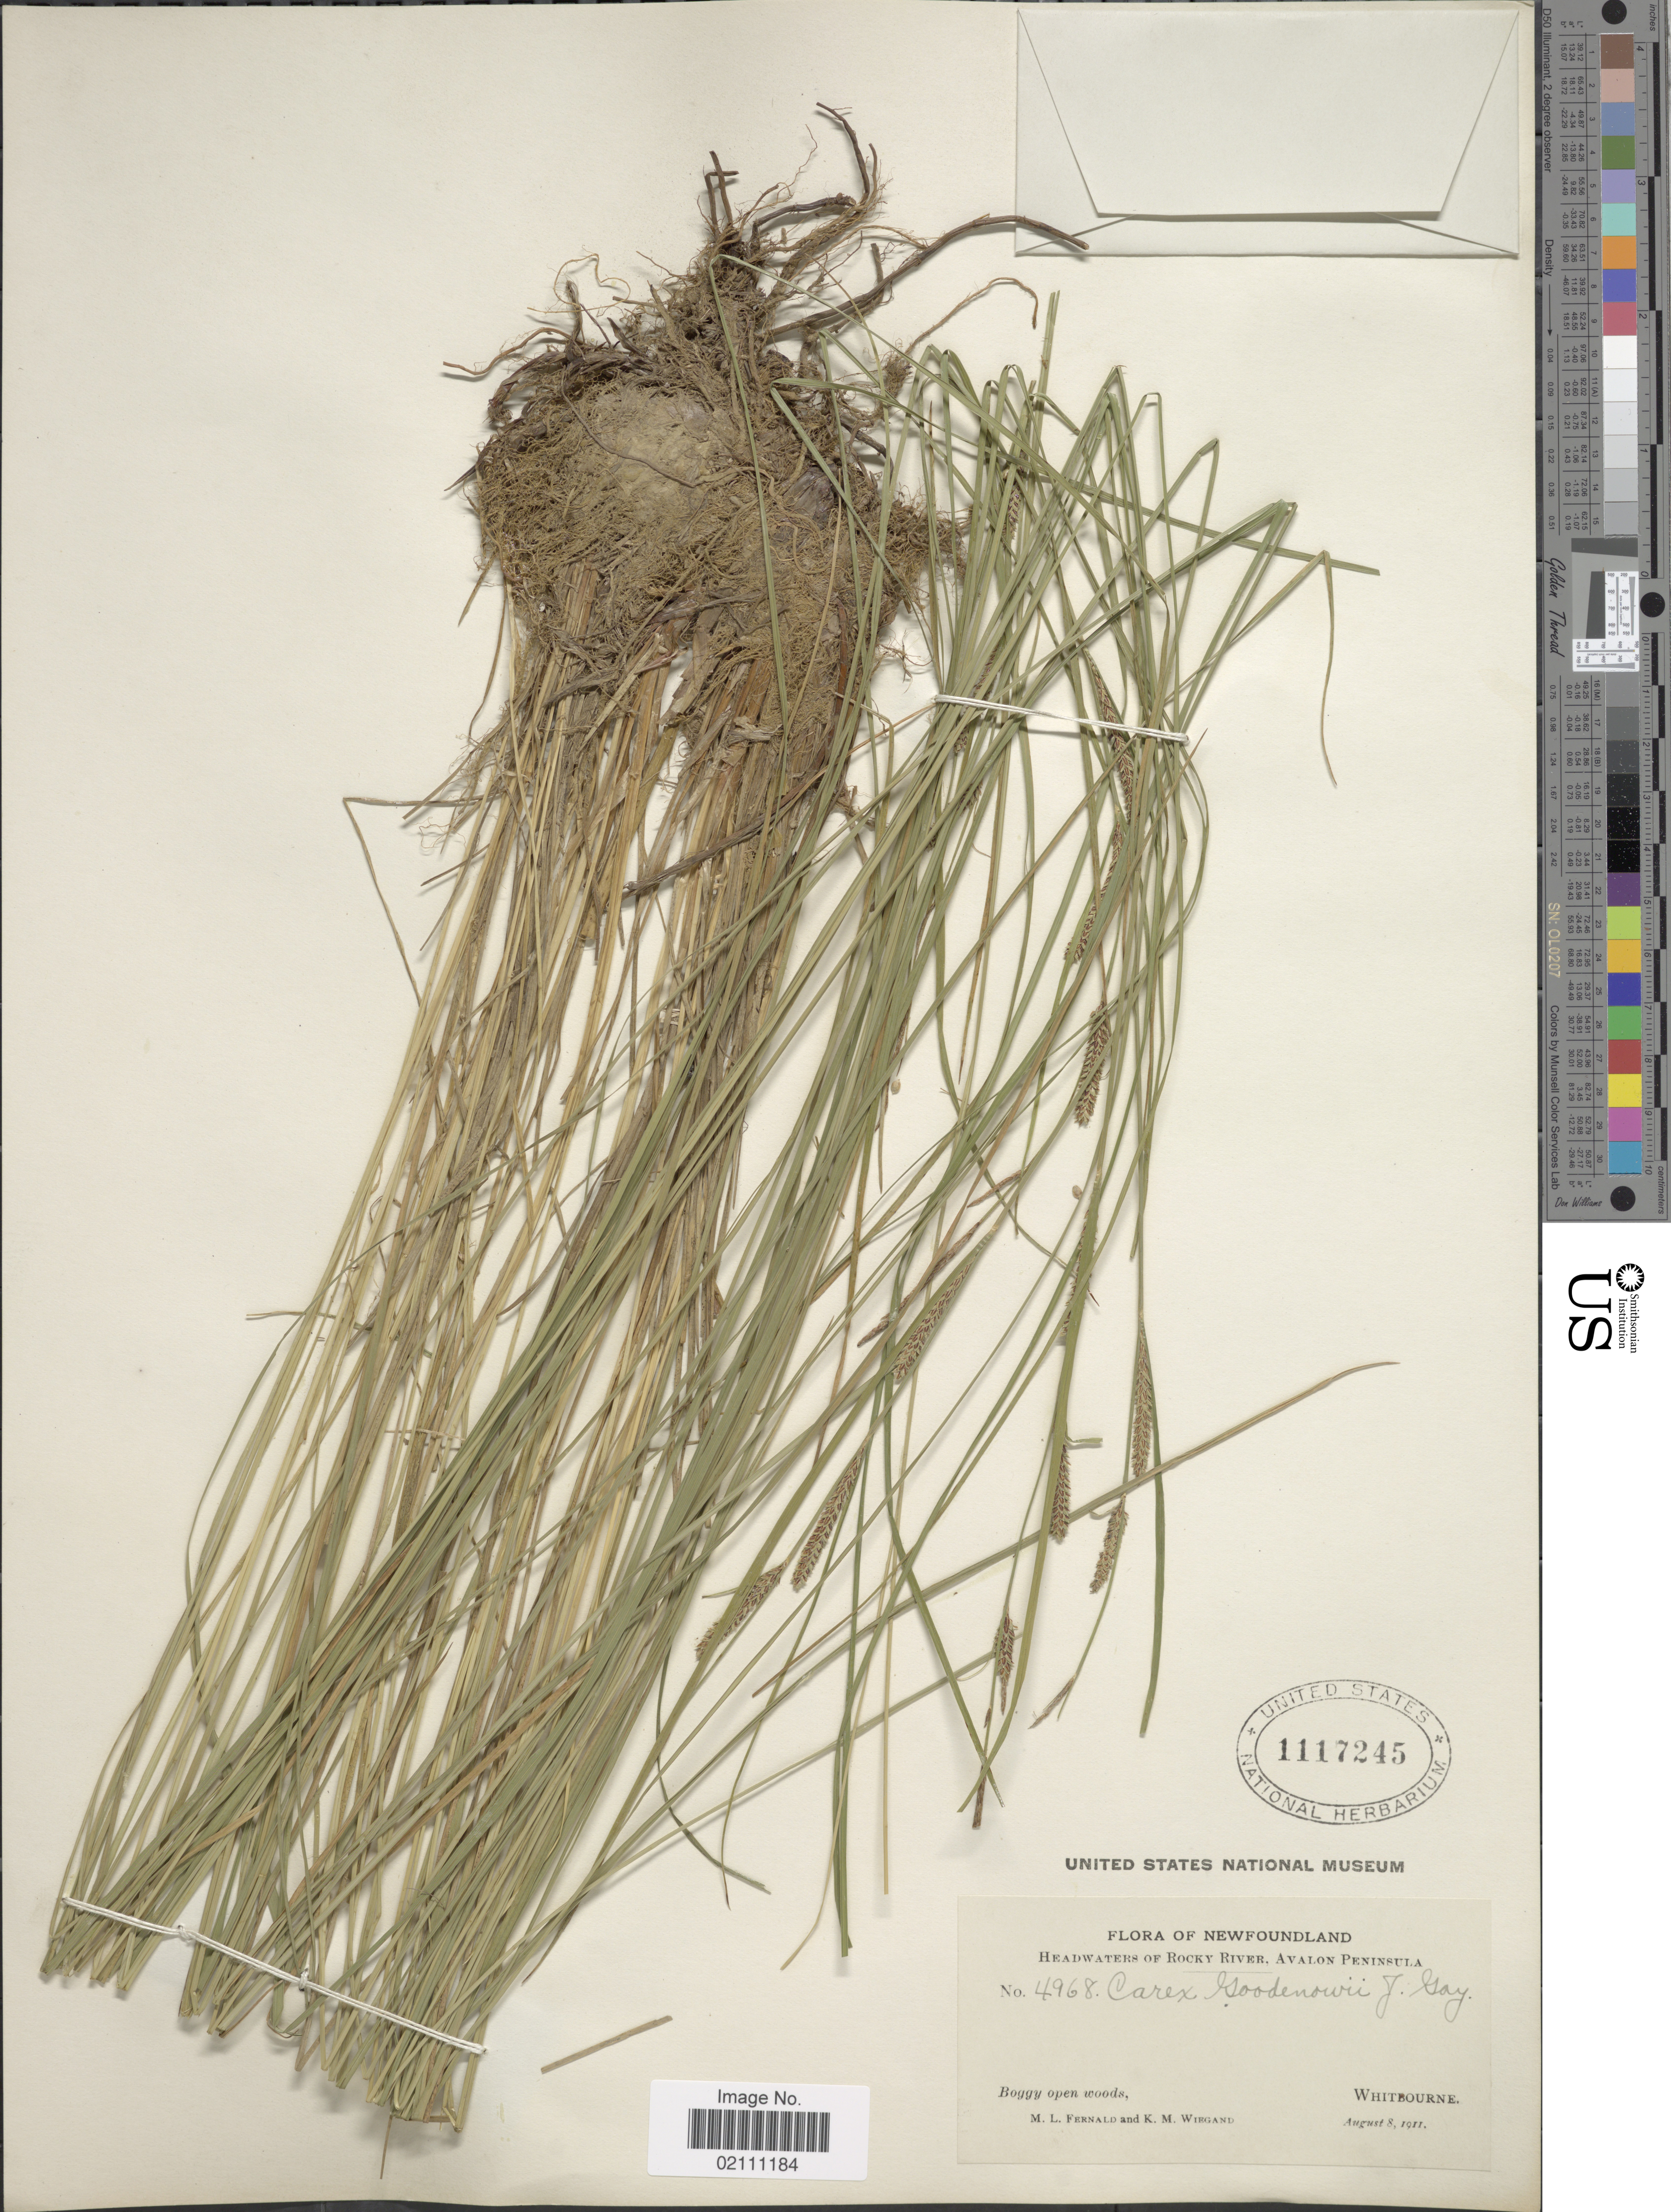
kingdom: Plantae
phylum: Tracheophyta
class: Liliopsida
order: Poales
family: Cyperaceae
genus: Carex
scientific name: Carex nigra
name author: (L.) Reichard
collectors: M. L. Fernald & K. M. Wiegand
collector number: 4968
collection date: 1911-08-08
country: Canada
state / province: Newfoundland and Labrador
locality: Headwaters of Rocky River, Avalon Peninsula, Whitbourne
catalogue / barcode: US 1117245